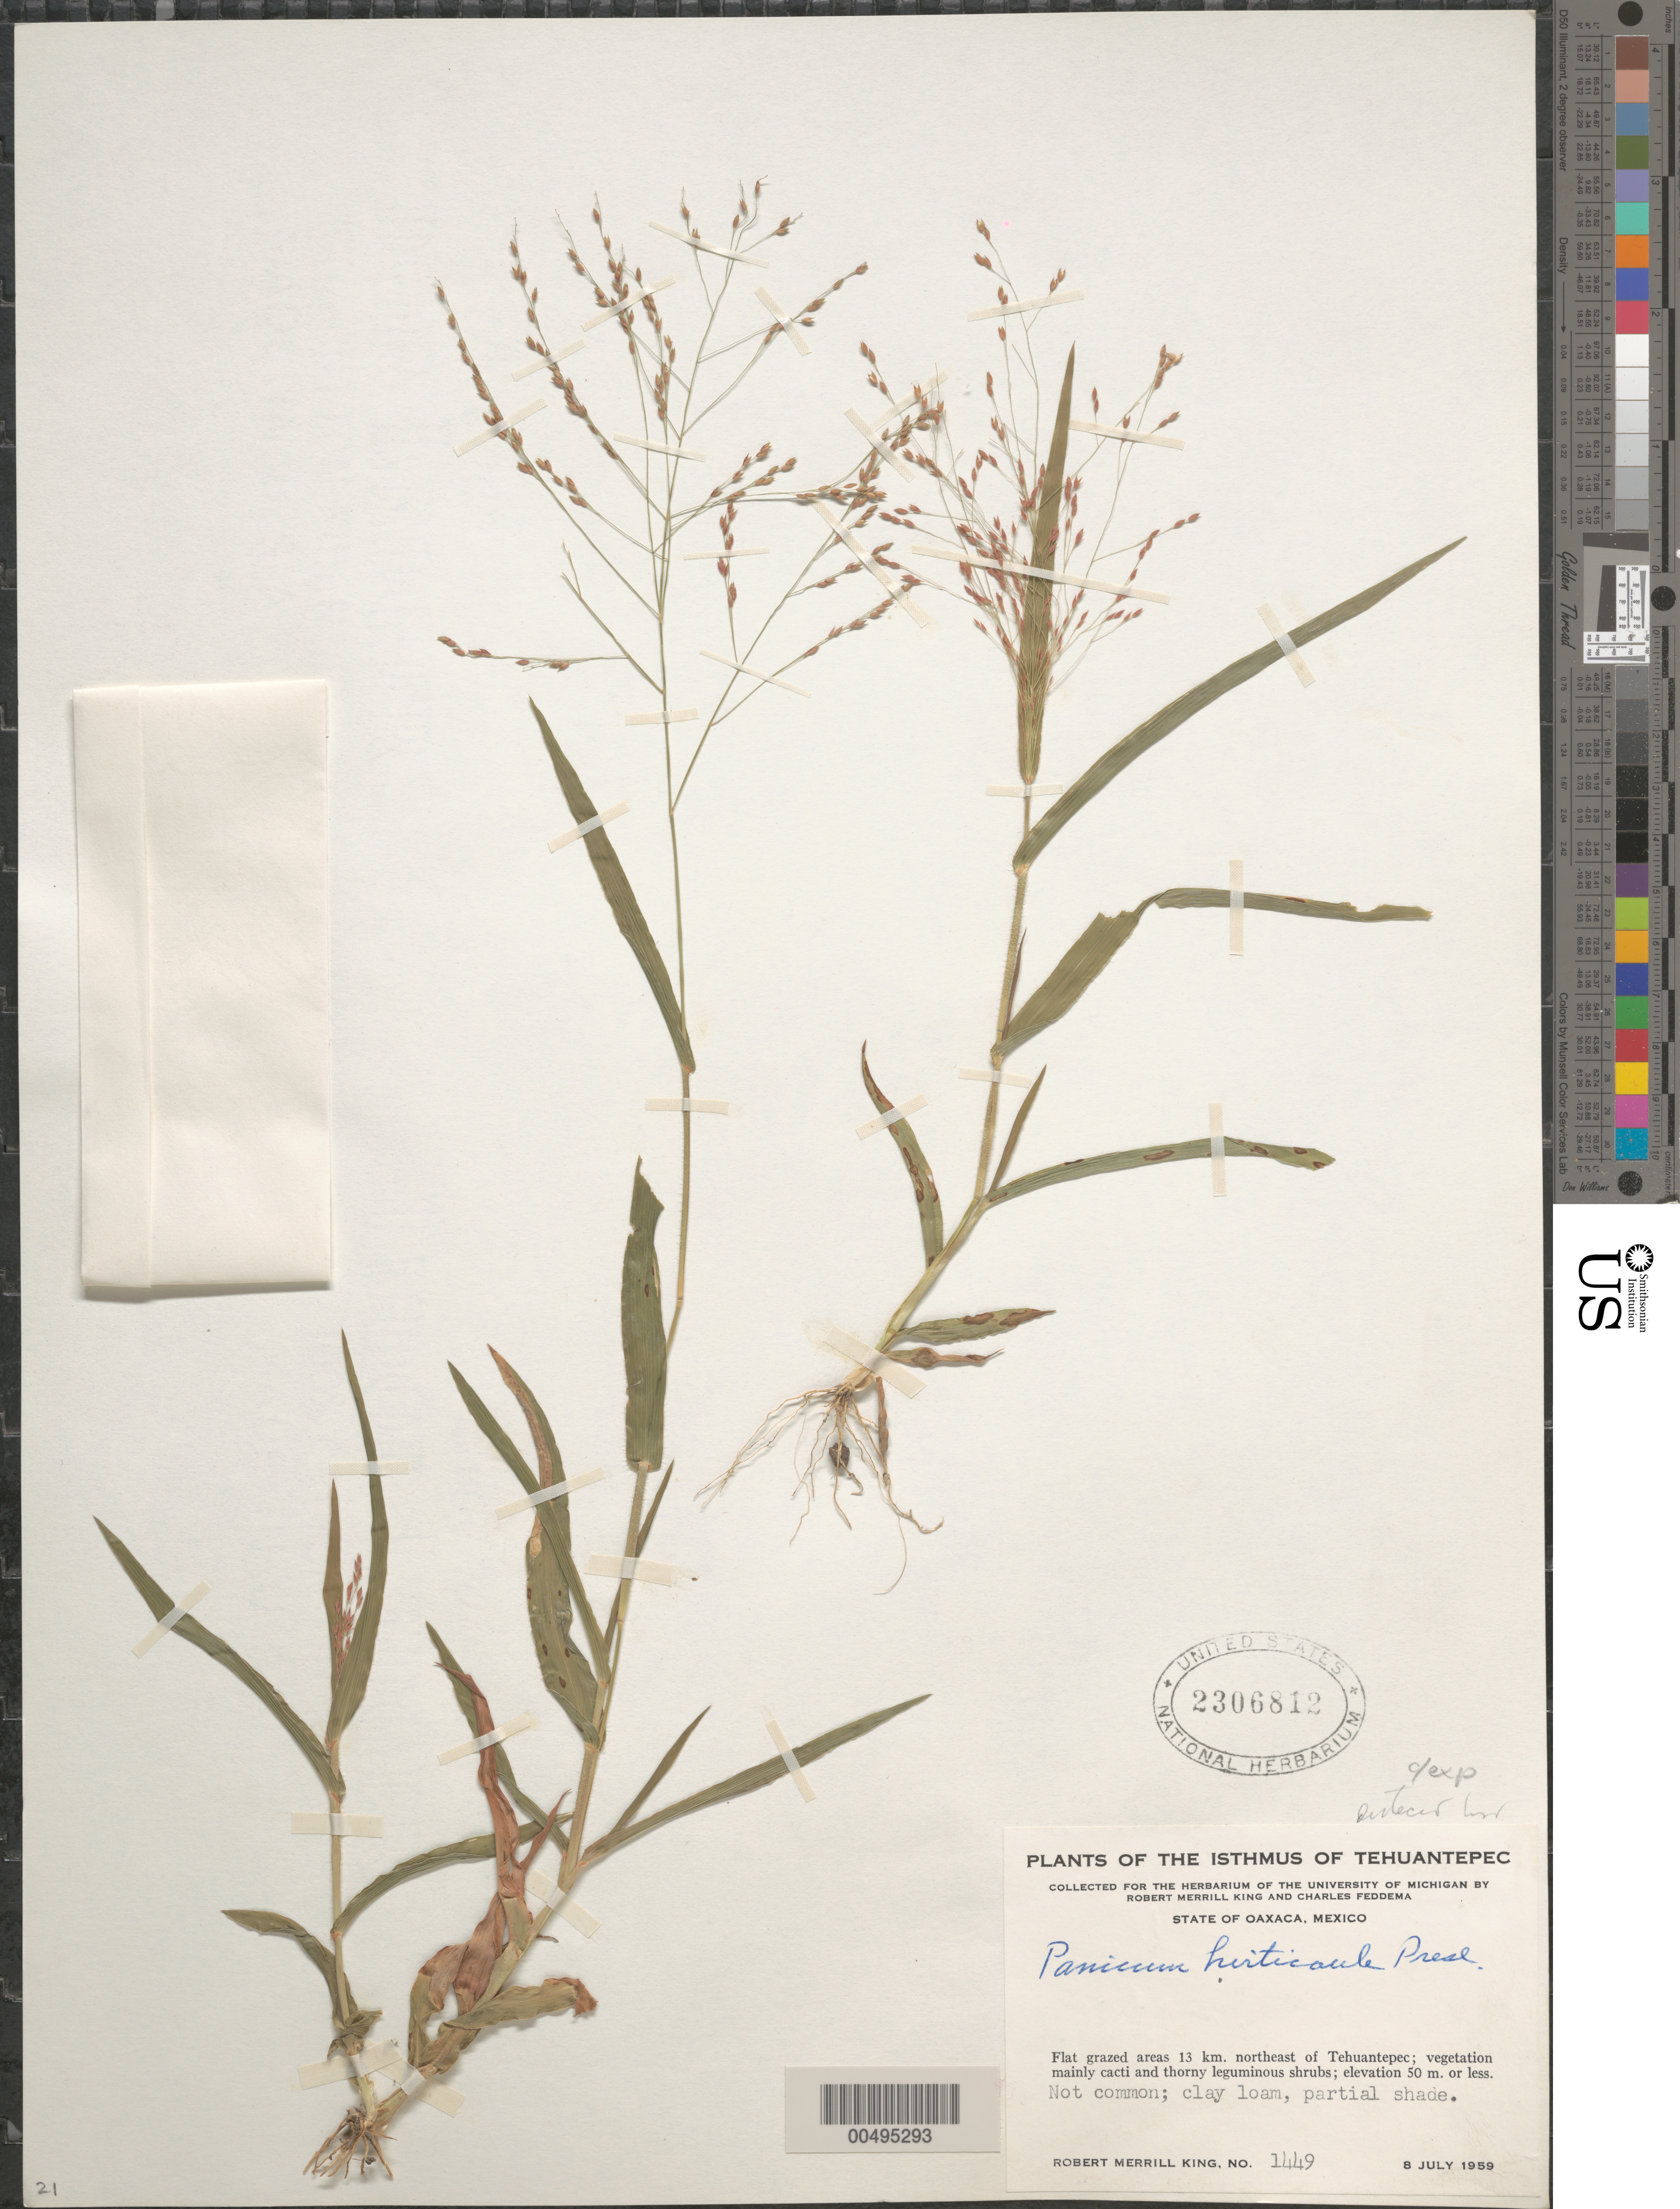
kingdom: Plantae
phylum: Tracheophyta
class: Liliopsida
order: Poales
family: Poaceae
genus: Panicum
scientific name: Panicum hirticaule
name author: J. Presl in C. Presl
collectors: R. M. King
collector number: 1449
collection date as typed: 8 Jul 1959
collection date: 1959-07-08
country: Mexico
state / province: Oaxaca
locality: The Isthmus of Tehuantepec, 13 km NE of Tehuantepec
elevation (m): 0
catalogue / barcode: US 2306812